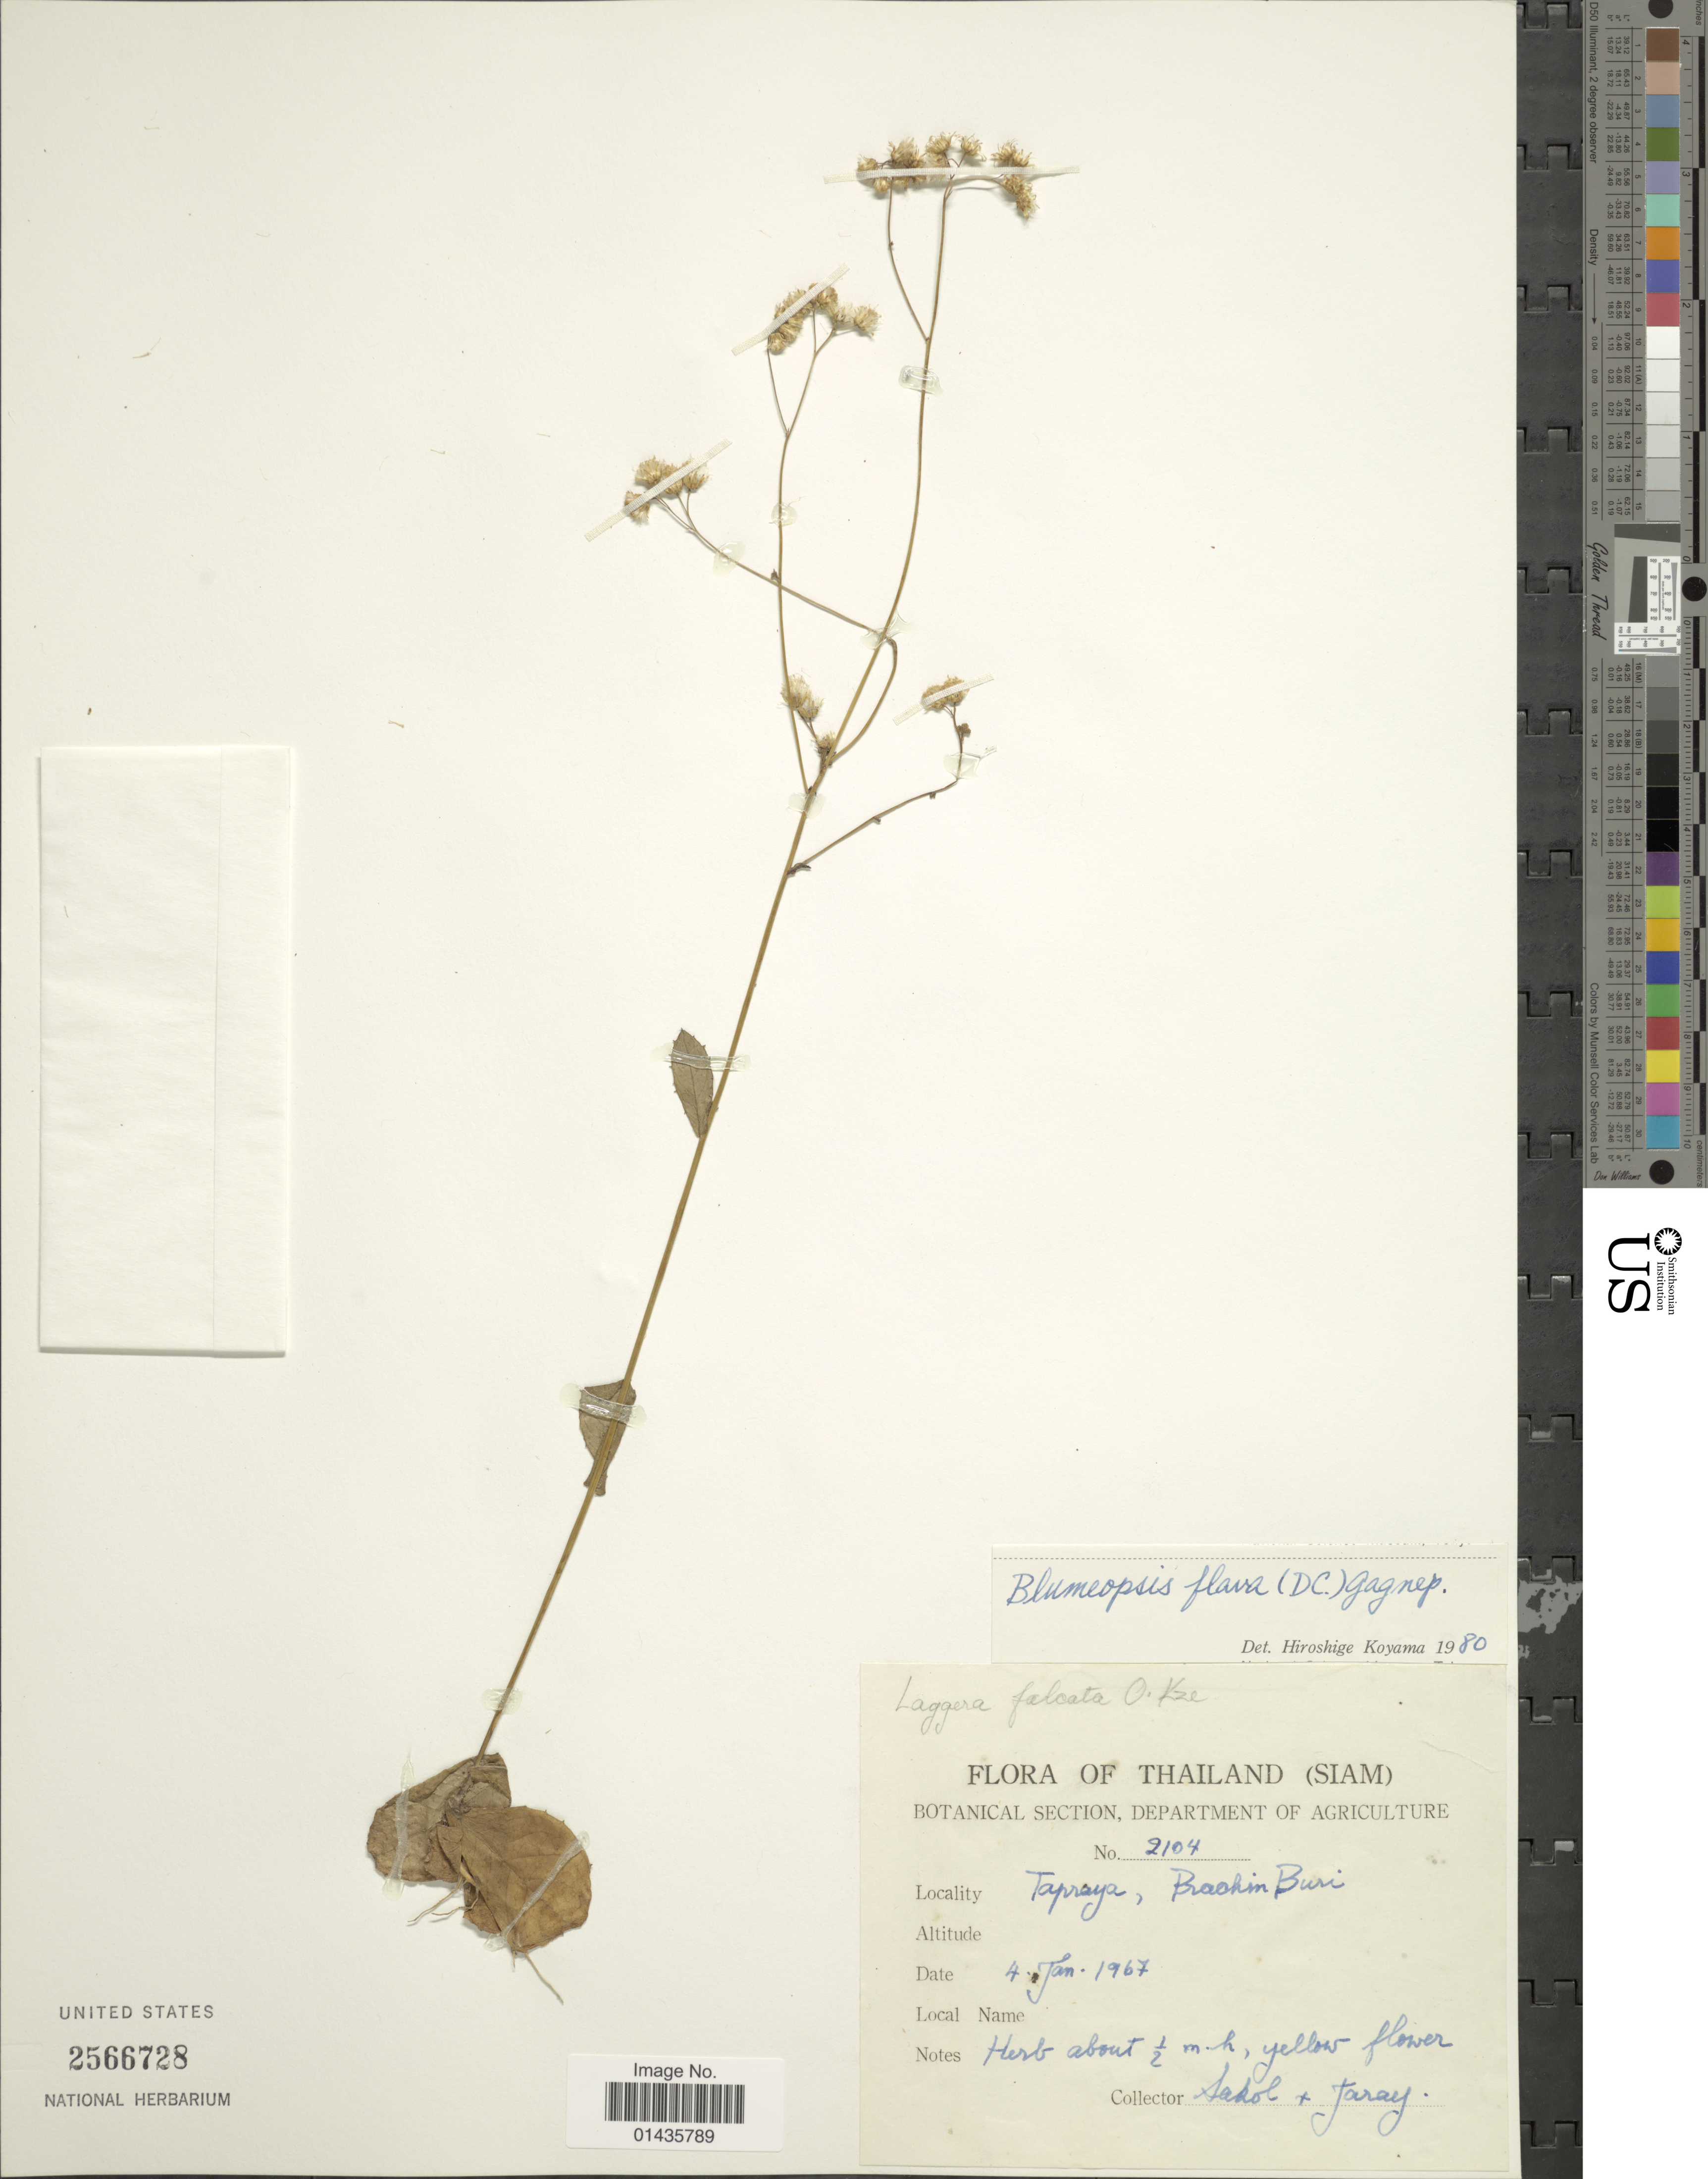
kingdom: Plantae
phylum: Tracheophyta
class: Magnoliopsida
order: Asterales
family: Asteraceae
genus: Blumeopsis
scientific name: Blumeopsis falcata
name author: (D. Don) Merr.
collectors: Sakol & Jaray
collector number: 2104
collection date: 1967-01-04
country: Thailand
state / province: Prachin Buri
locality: Siam, Tapraya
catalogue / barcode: US 2566728